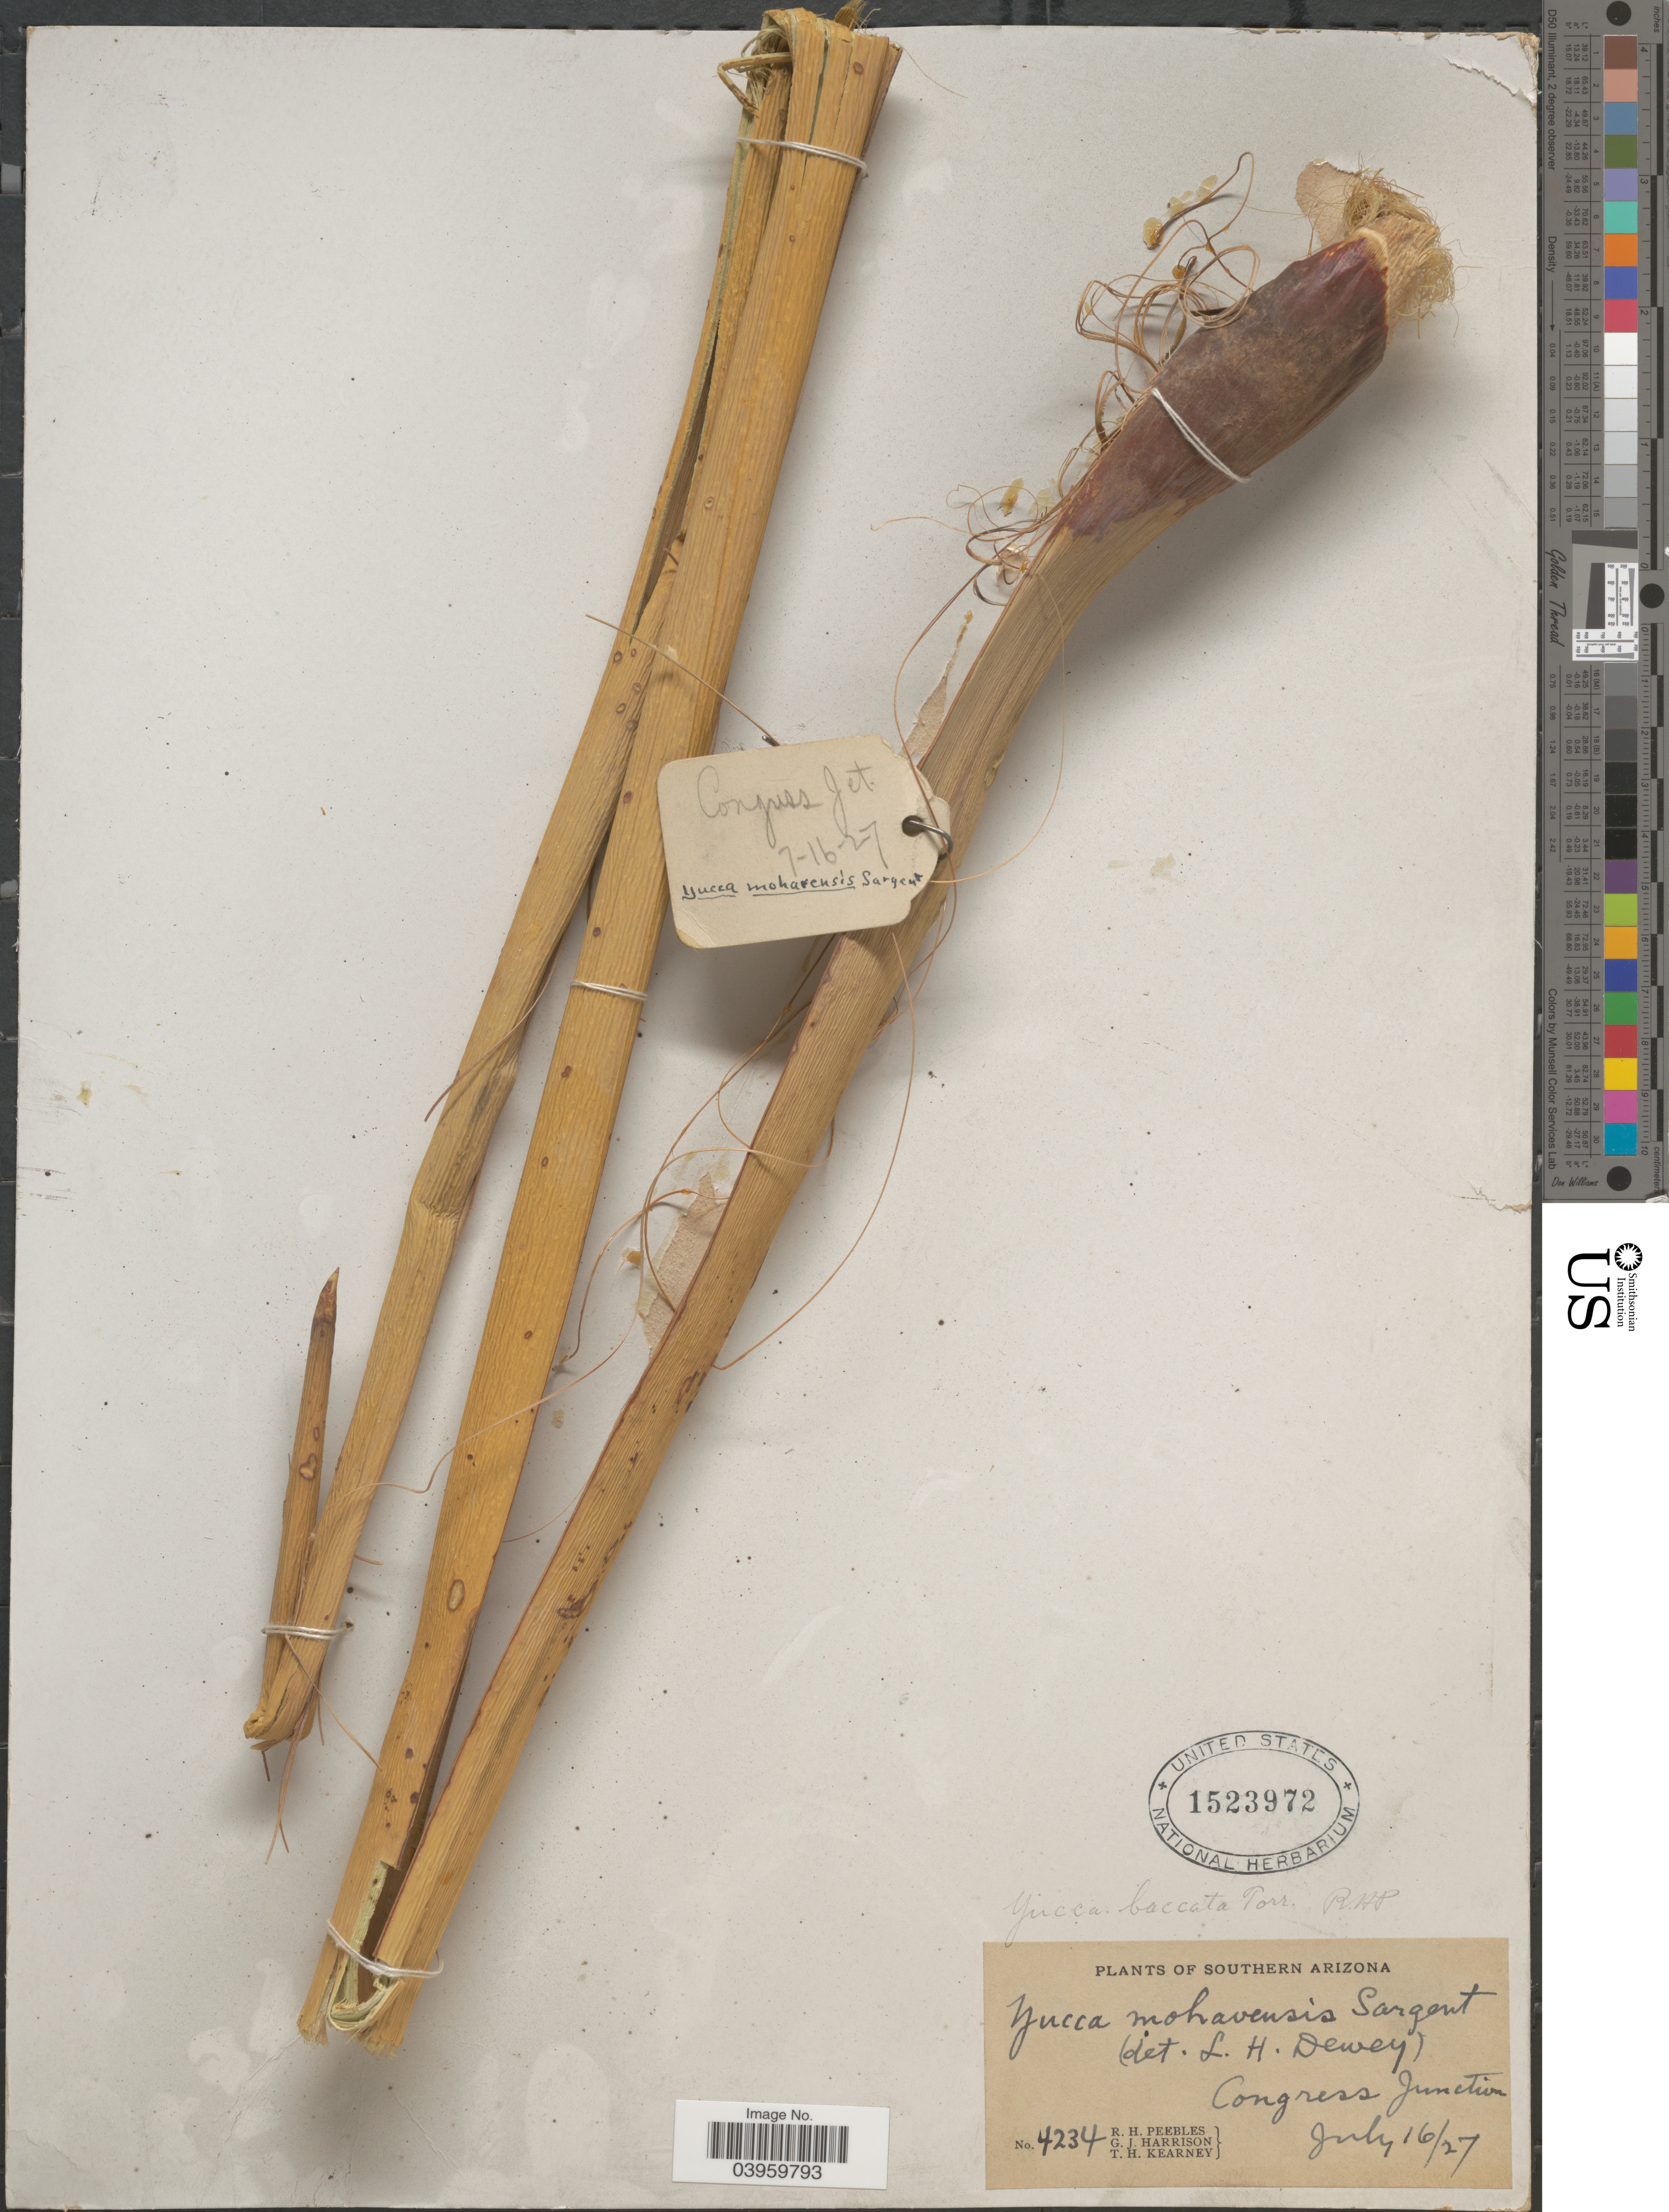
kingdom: Plantae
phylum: Tracheophyta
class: Liliopsida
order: Asparagales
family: Asparagaceae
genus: Yucca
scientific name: Yucca baccata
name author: Torr.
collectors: R. H. Peebles, G. J. Harrison & T. H. Kearney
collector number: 4234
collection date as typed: Transcribed d/m/y: 16/7/27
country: United States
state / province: Arizona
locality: Southern Arizona. Congress Junction.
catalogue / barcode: US 1523972